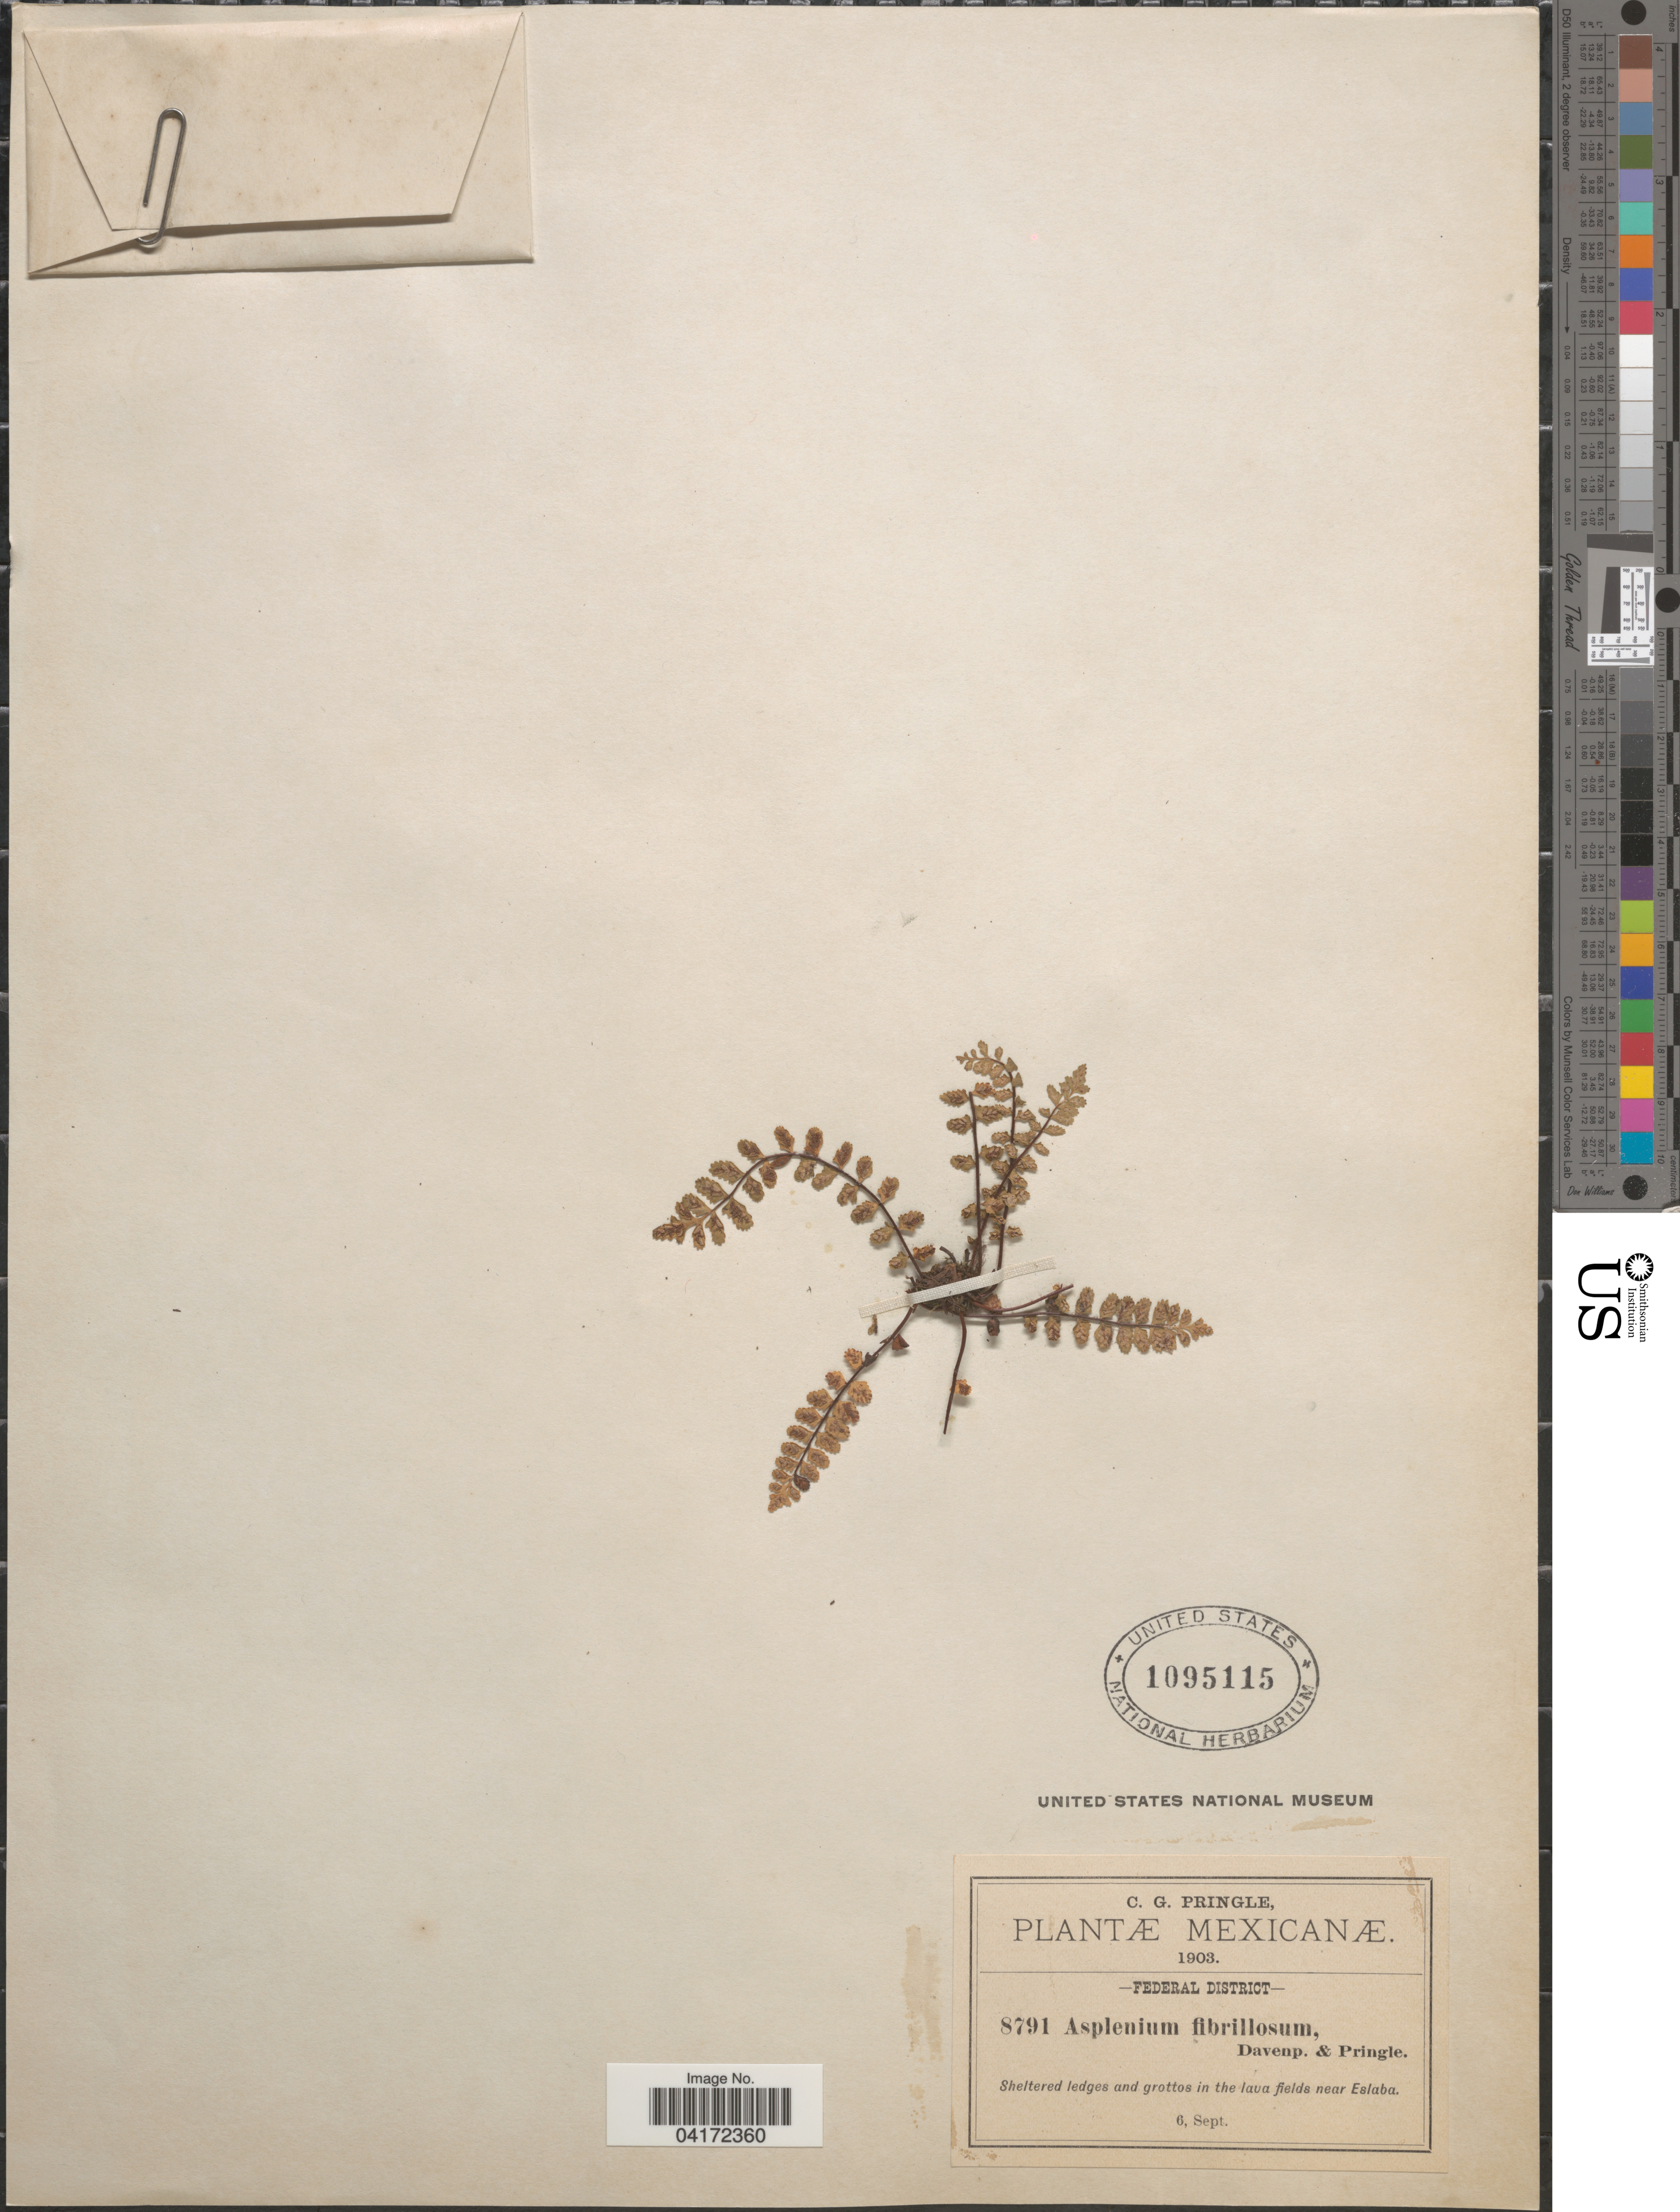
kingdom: Plantae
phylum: Tracheophyta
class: Polypodiopsida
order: Polypodiales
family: Aspleniaceae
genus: Asplenium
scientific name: Asplenium fibrillosum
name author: Pringle & Davenp.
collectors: C. G. Pringle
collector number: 8791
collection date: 1903-09-06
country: Mexico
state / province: Distrito Federal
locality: Federal District. In the lava fields near Eslaba.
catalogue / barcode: US 1095115